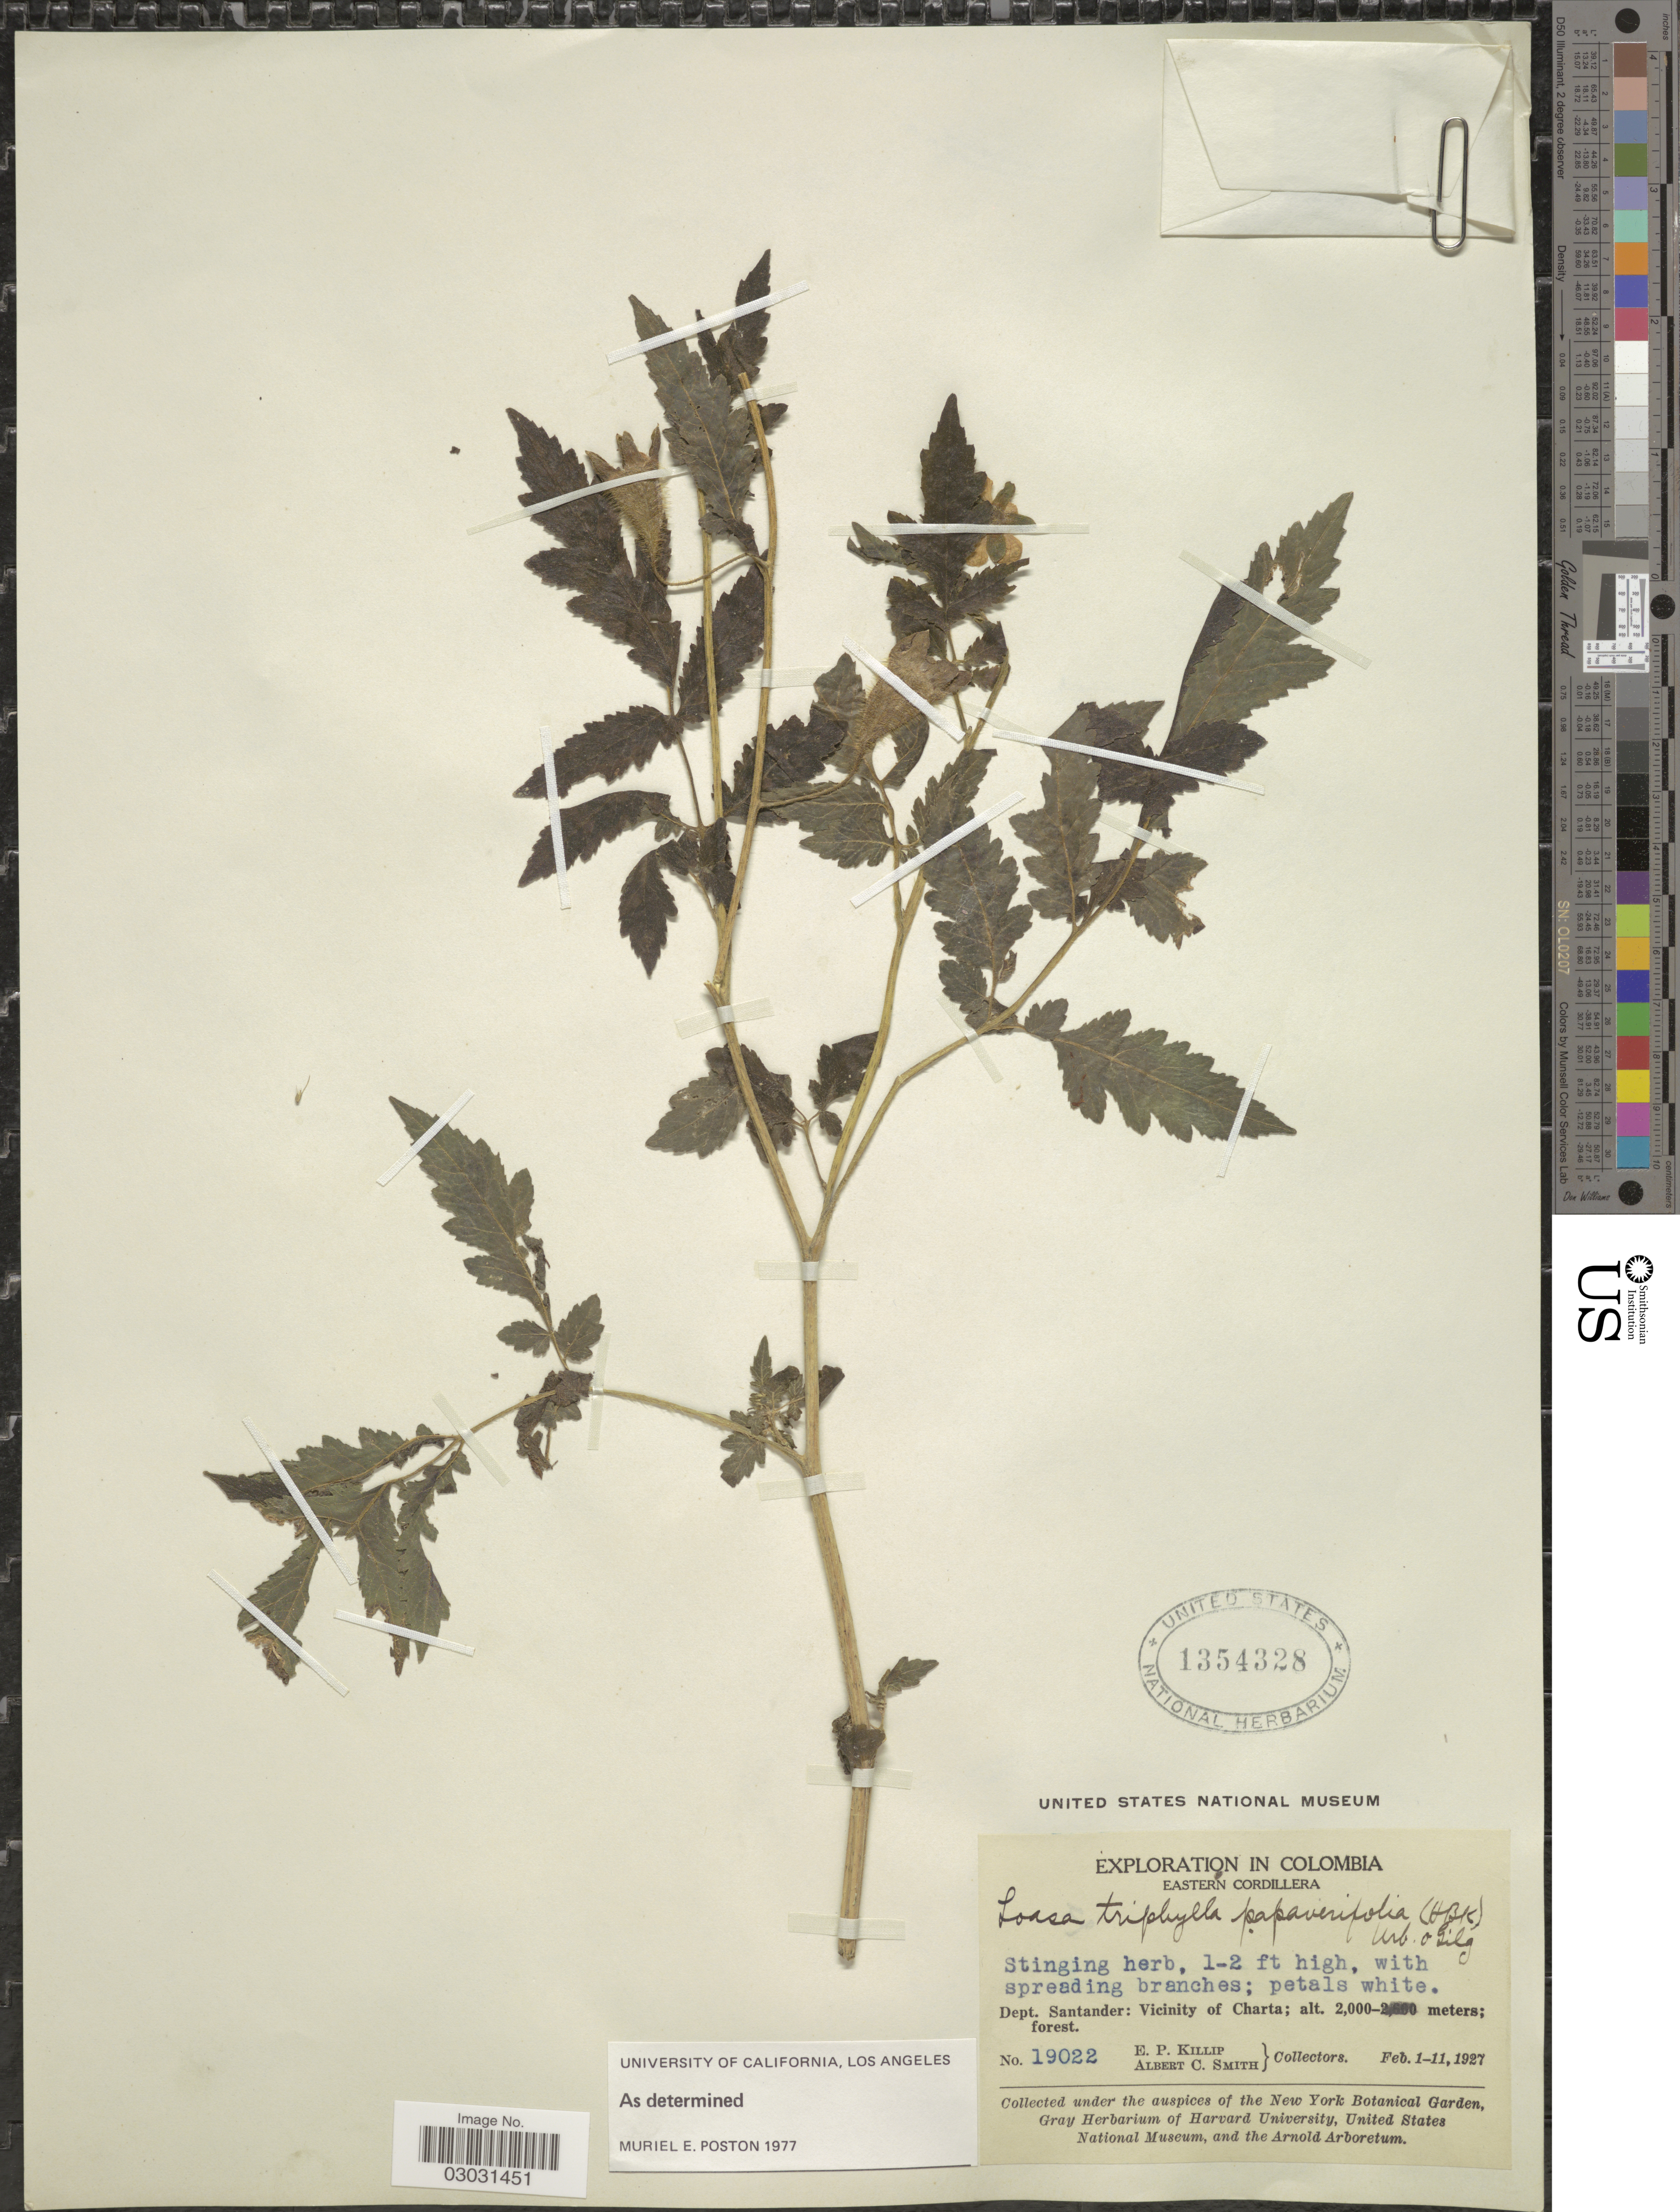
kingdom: Plantae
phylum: Tracheophyta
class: Magnoliopsida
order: Cornales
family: Loasaceae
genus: Nasa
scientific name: Nasa triphylla subsp. papaverifolia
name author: (Kunth) Weigand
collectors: E. P. Killip & A. C. Smith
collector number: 19022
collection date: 1927-02-01/1927-02-11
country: Colombia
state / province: Santander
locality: Eastern Cordillera. Dept. Santander: Vicinity of Charta.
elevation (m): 2000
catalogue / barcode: US 1354328